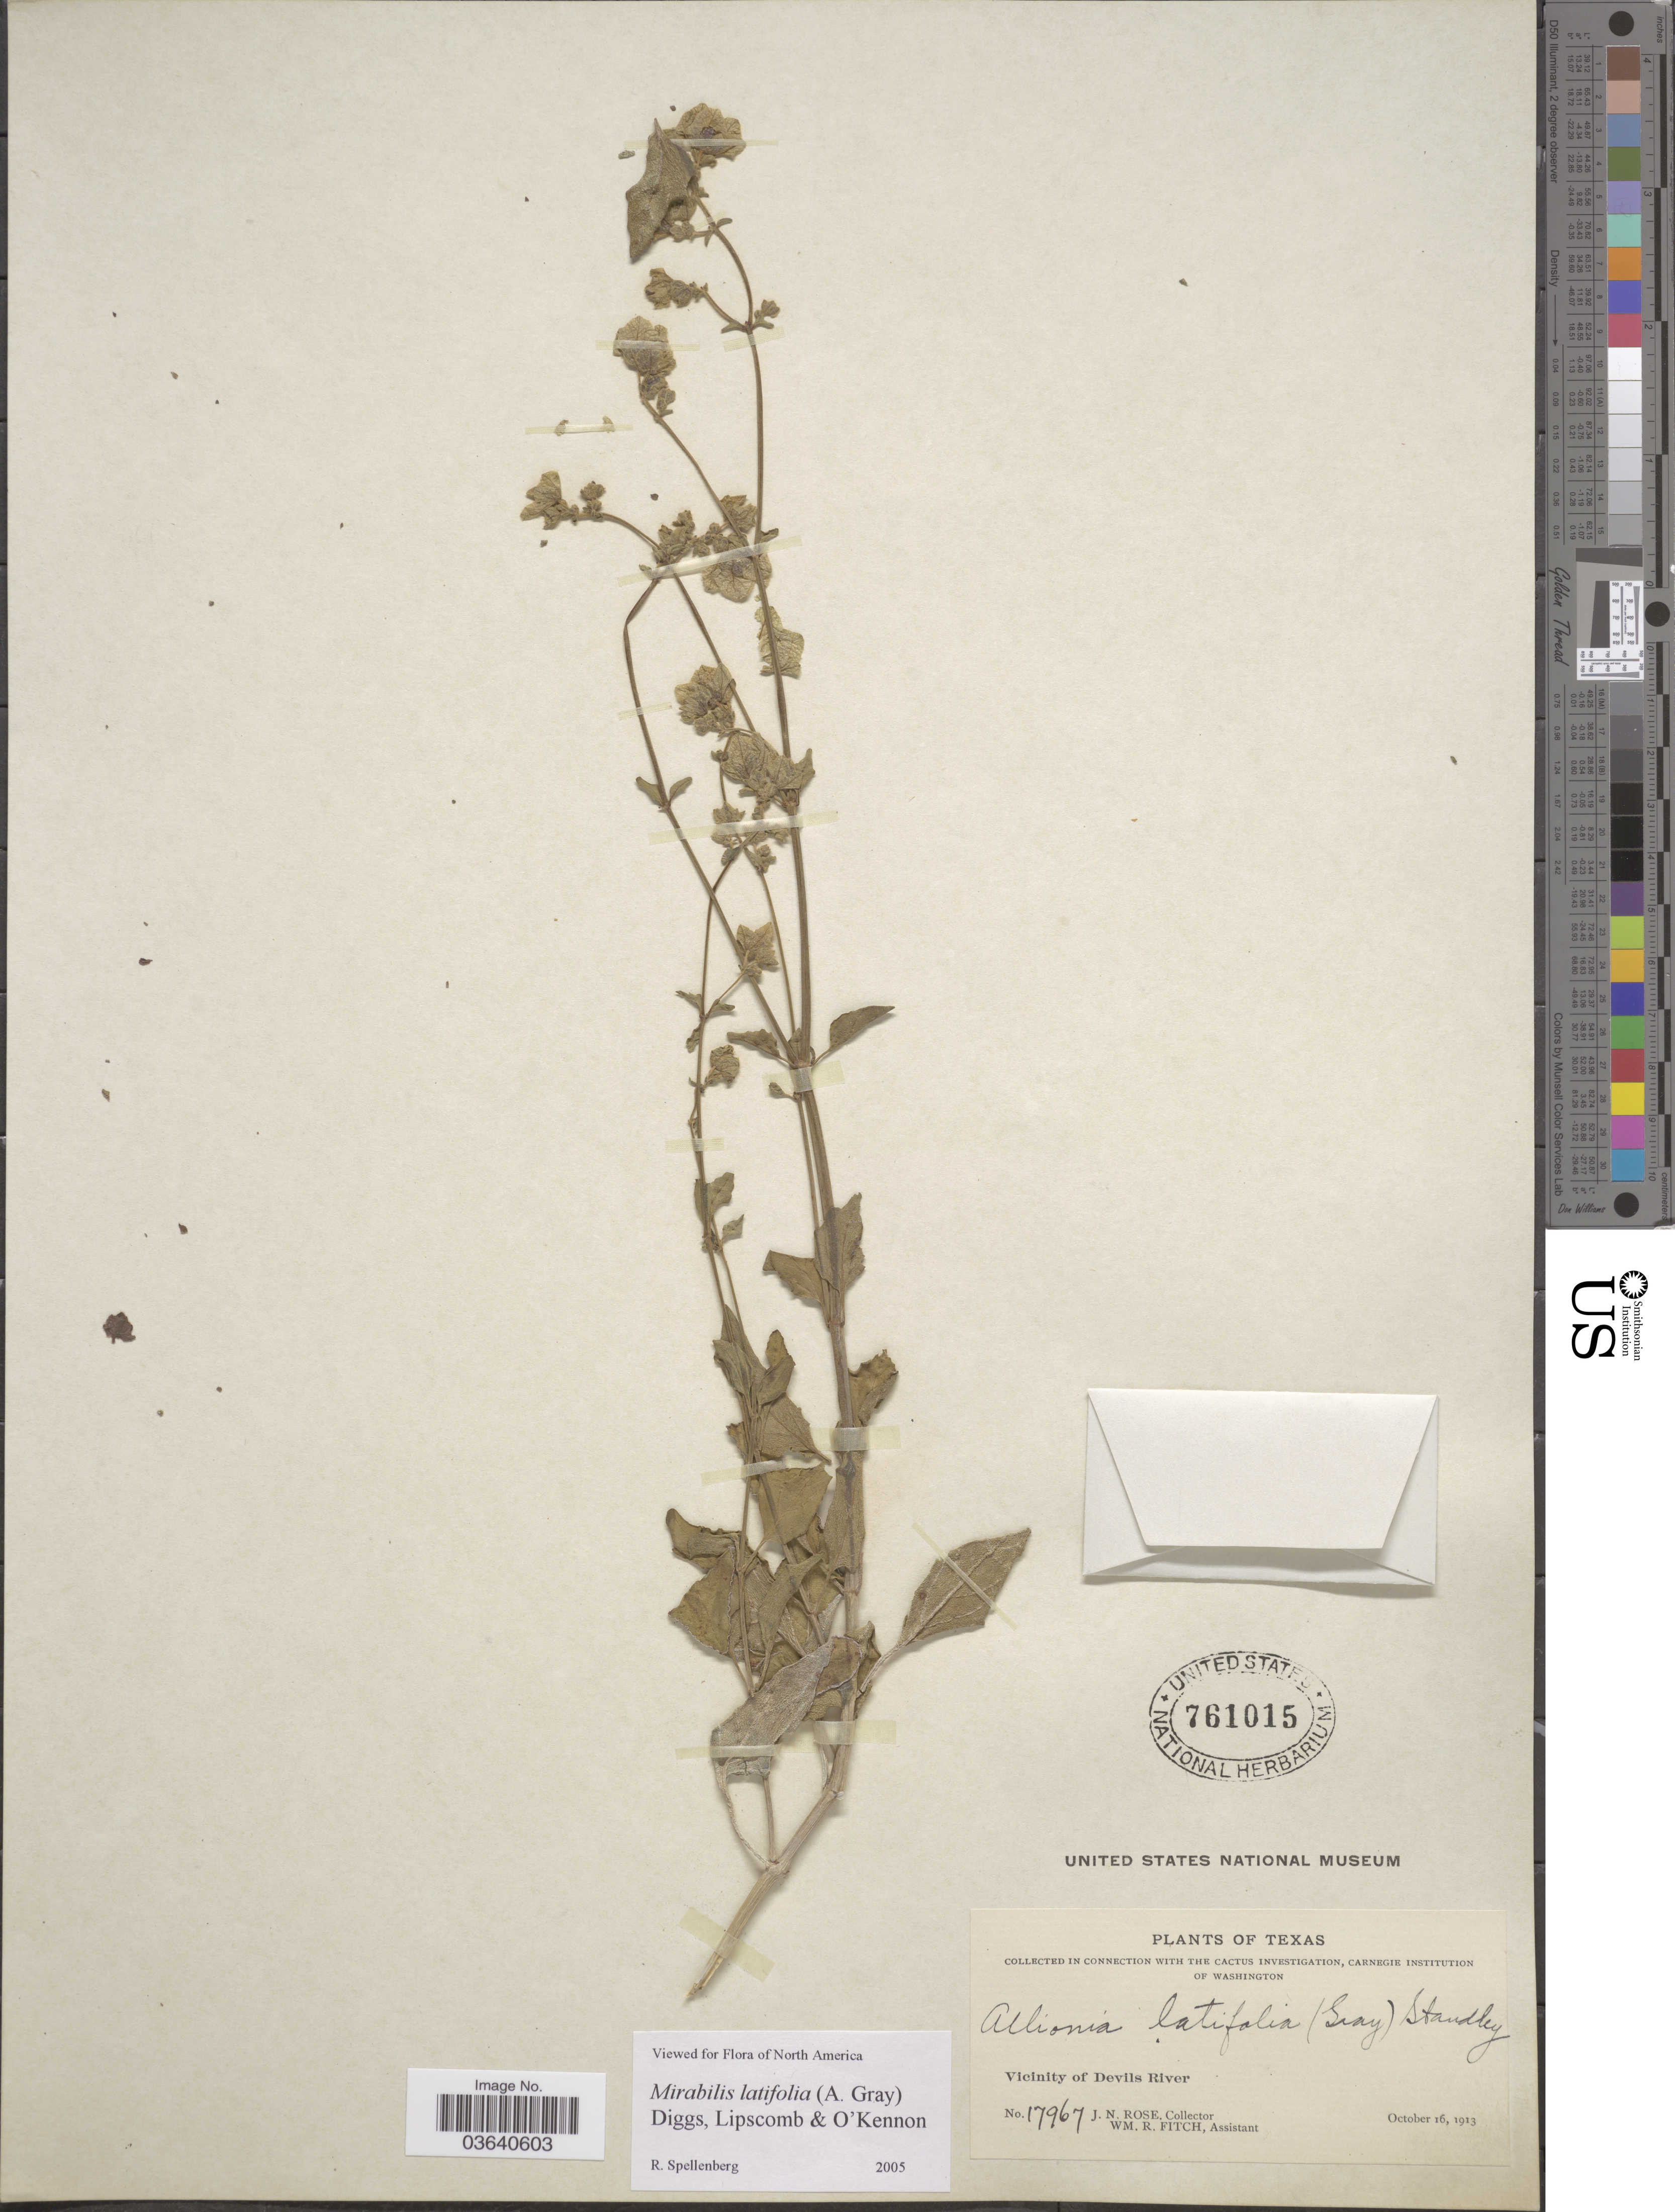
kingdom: Plantae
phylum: Tracheophyta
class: Magnoliopsida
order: Caryophyllales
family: Nyctaginaceae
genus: Mirabilis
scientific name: Mirabilis latifolia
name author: (A. Gray) Diggs et al.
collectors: J. N. Rose & W. Fitch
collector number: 17967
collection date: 1913-10-16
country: United States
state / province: Texas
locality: Vicinity of Devils River.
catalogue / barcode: US 761015